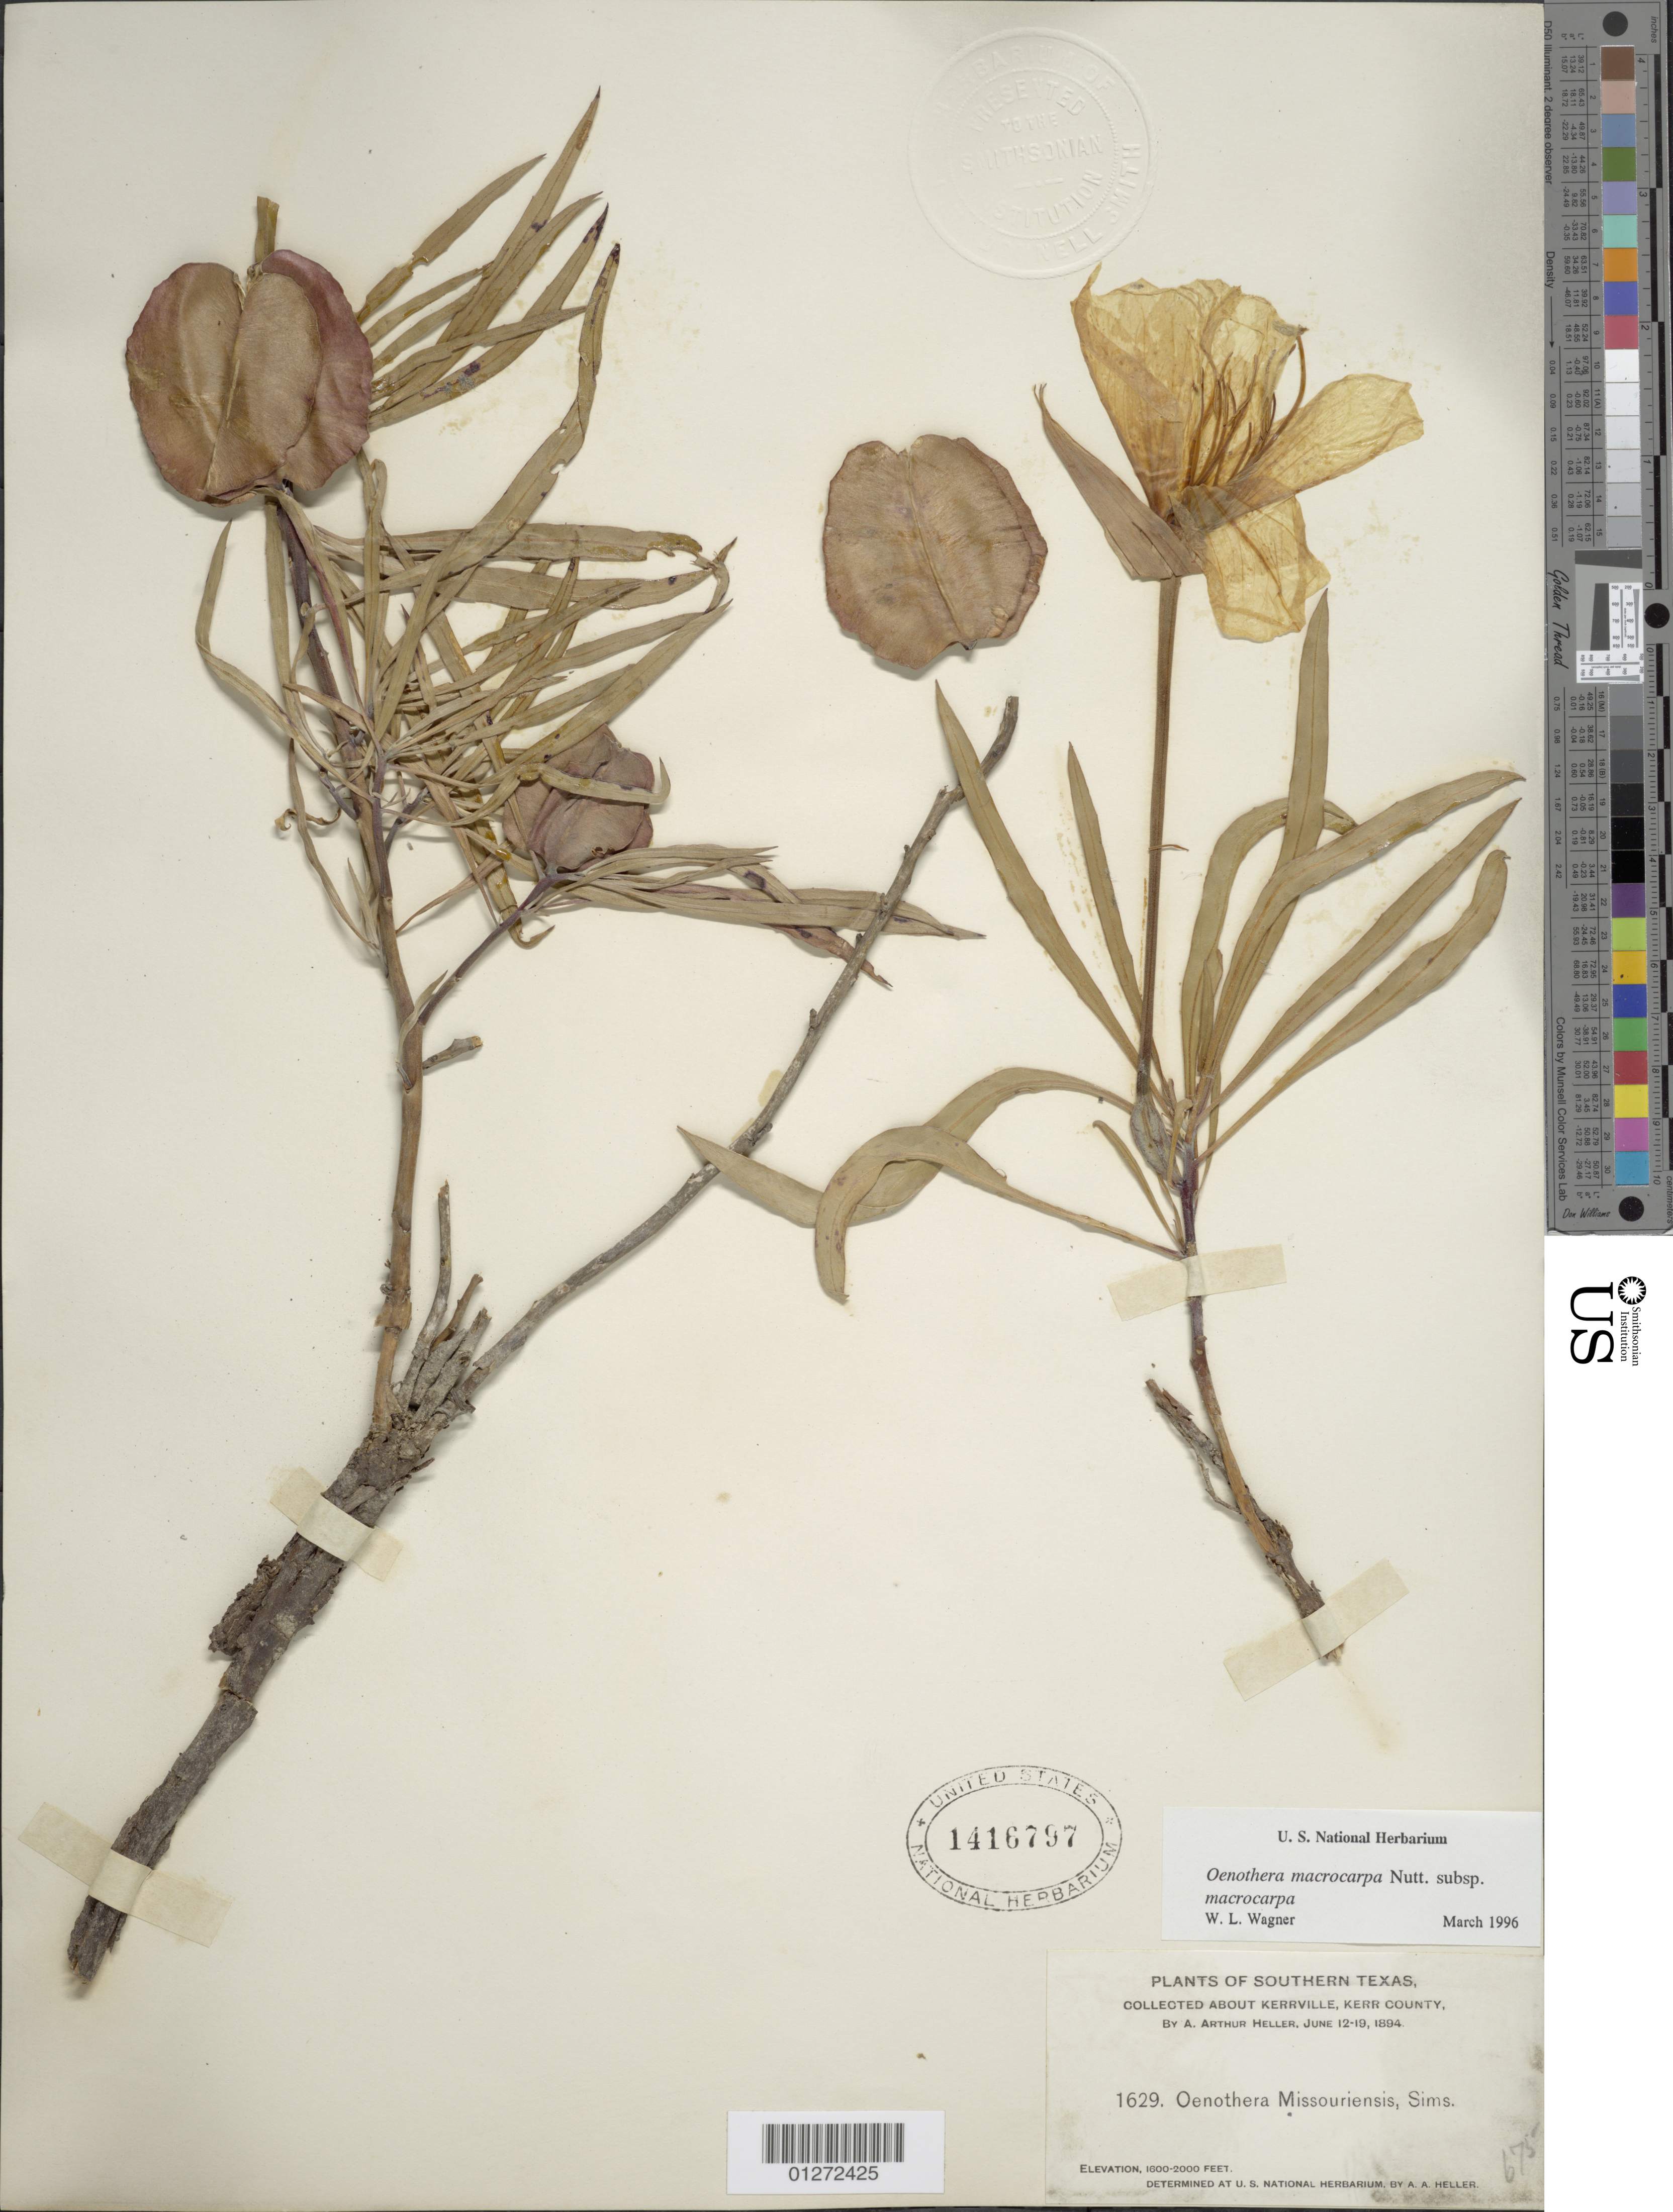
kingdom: Plantae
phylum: Tracheophyta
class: Magnoliopsida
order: Myrtales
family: Onagraceae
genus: Oenothera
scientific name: Oenothera macrocarpa subsp. macrocarpa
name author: Nutt.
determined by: Wagner, W. L., (BOT), Smithsonian Institution - National Museum of Natural History (UNITED STATES)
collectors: A. A. Heller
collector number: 1629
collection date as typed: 12 Jun 1894 to 19 Jun 1894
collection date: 1894-06-12/1894-06-19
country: United States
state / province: Texas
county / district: Kerr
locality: Kerryville; alt. 1600-2000 ft.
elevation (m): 488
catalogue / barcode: US 1416797